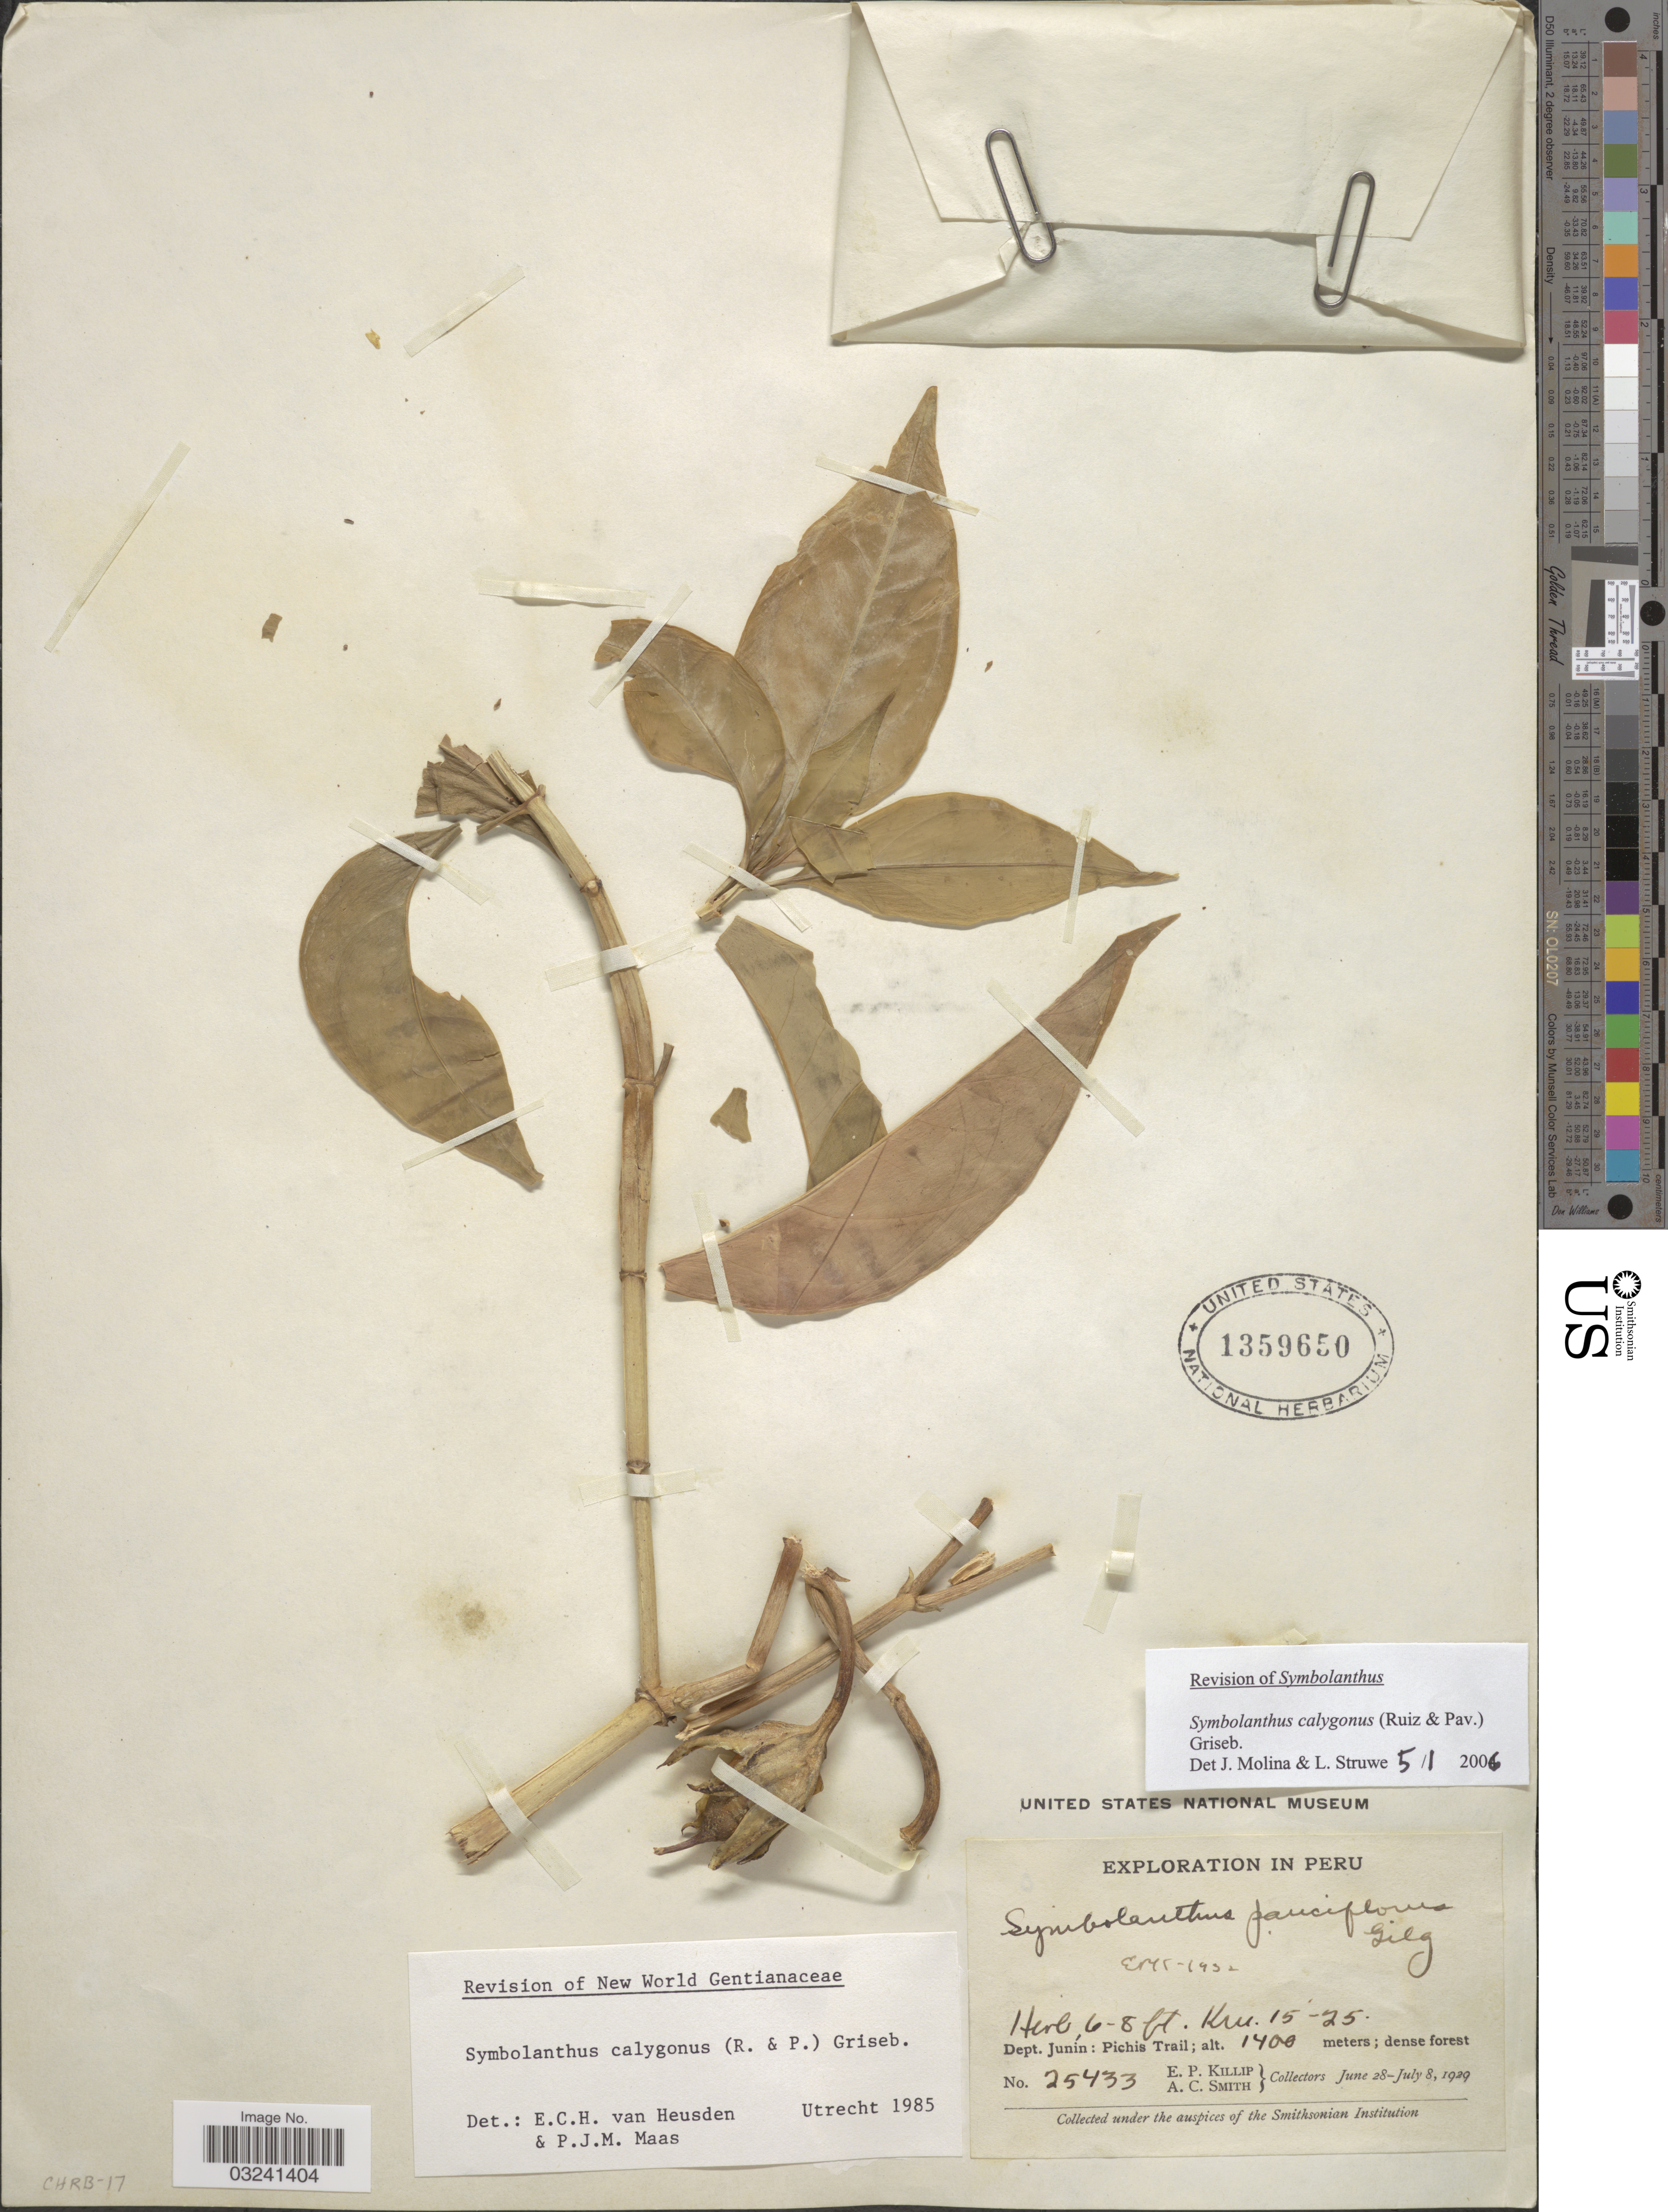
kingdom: Plantae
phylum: Tracheophyta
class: Magnoliopsida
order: Gentianales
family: Gentianaceae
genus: Symbolanthus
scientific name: Symbolanthus calygonus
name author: (Ruiz & Pav.) Griseb. ex Gilg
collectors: E. P. Killip & A. C. Smith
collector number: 25433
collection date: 1929-06-28/1929-07-08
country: Peru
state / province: Junín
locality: Km. 15-25. Dept. Junín: Pichis Trail.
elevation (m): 1400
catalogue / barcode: US 1359650